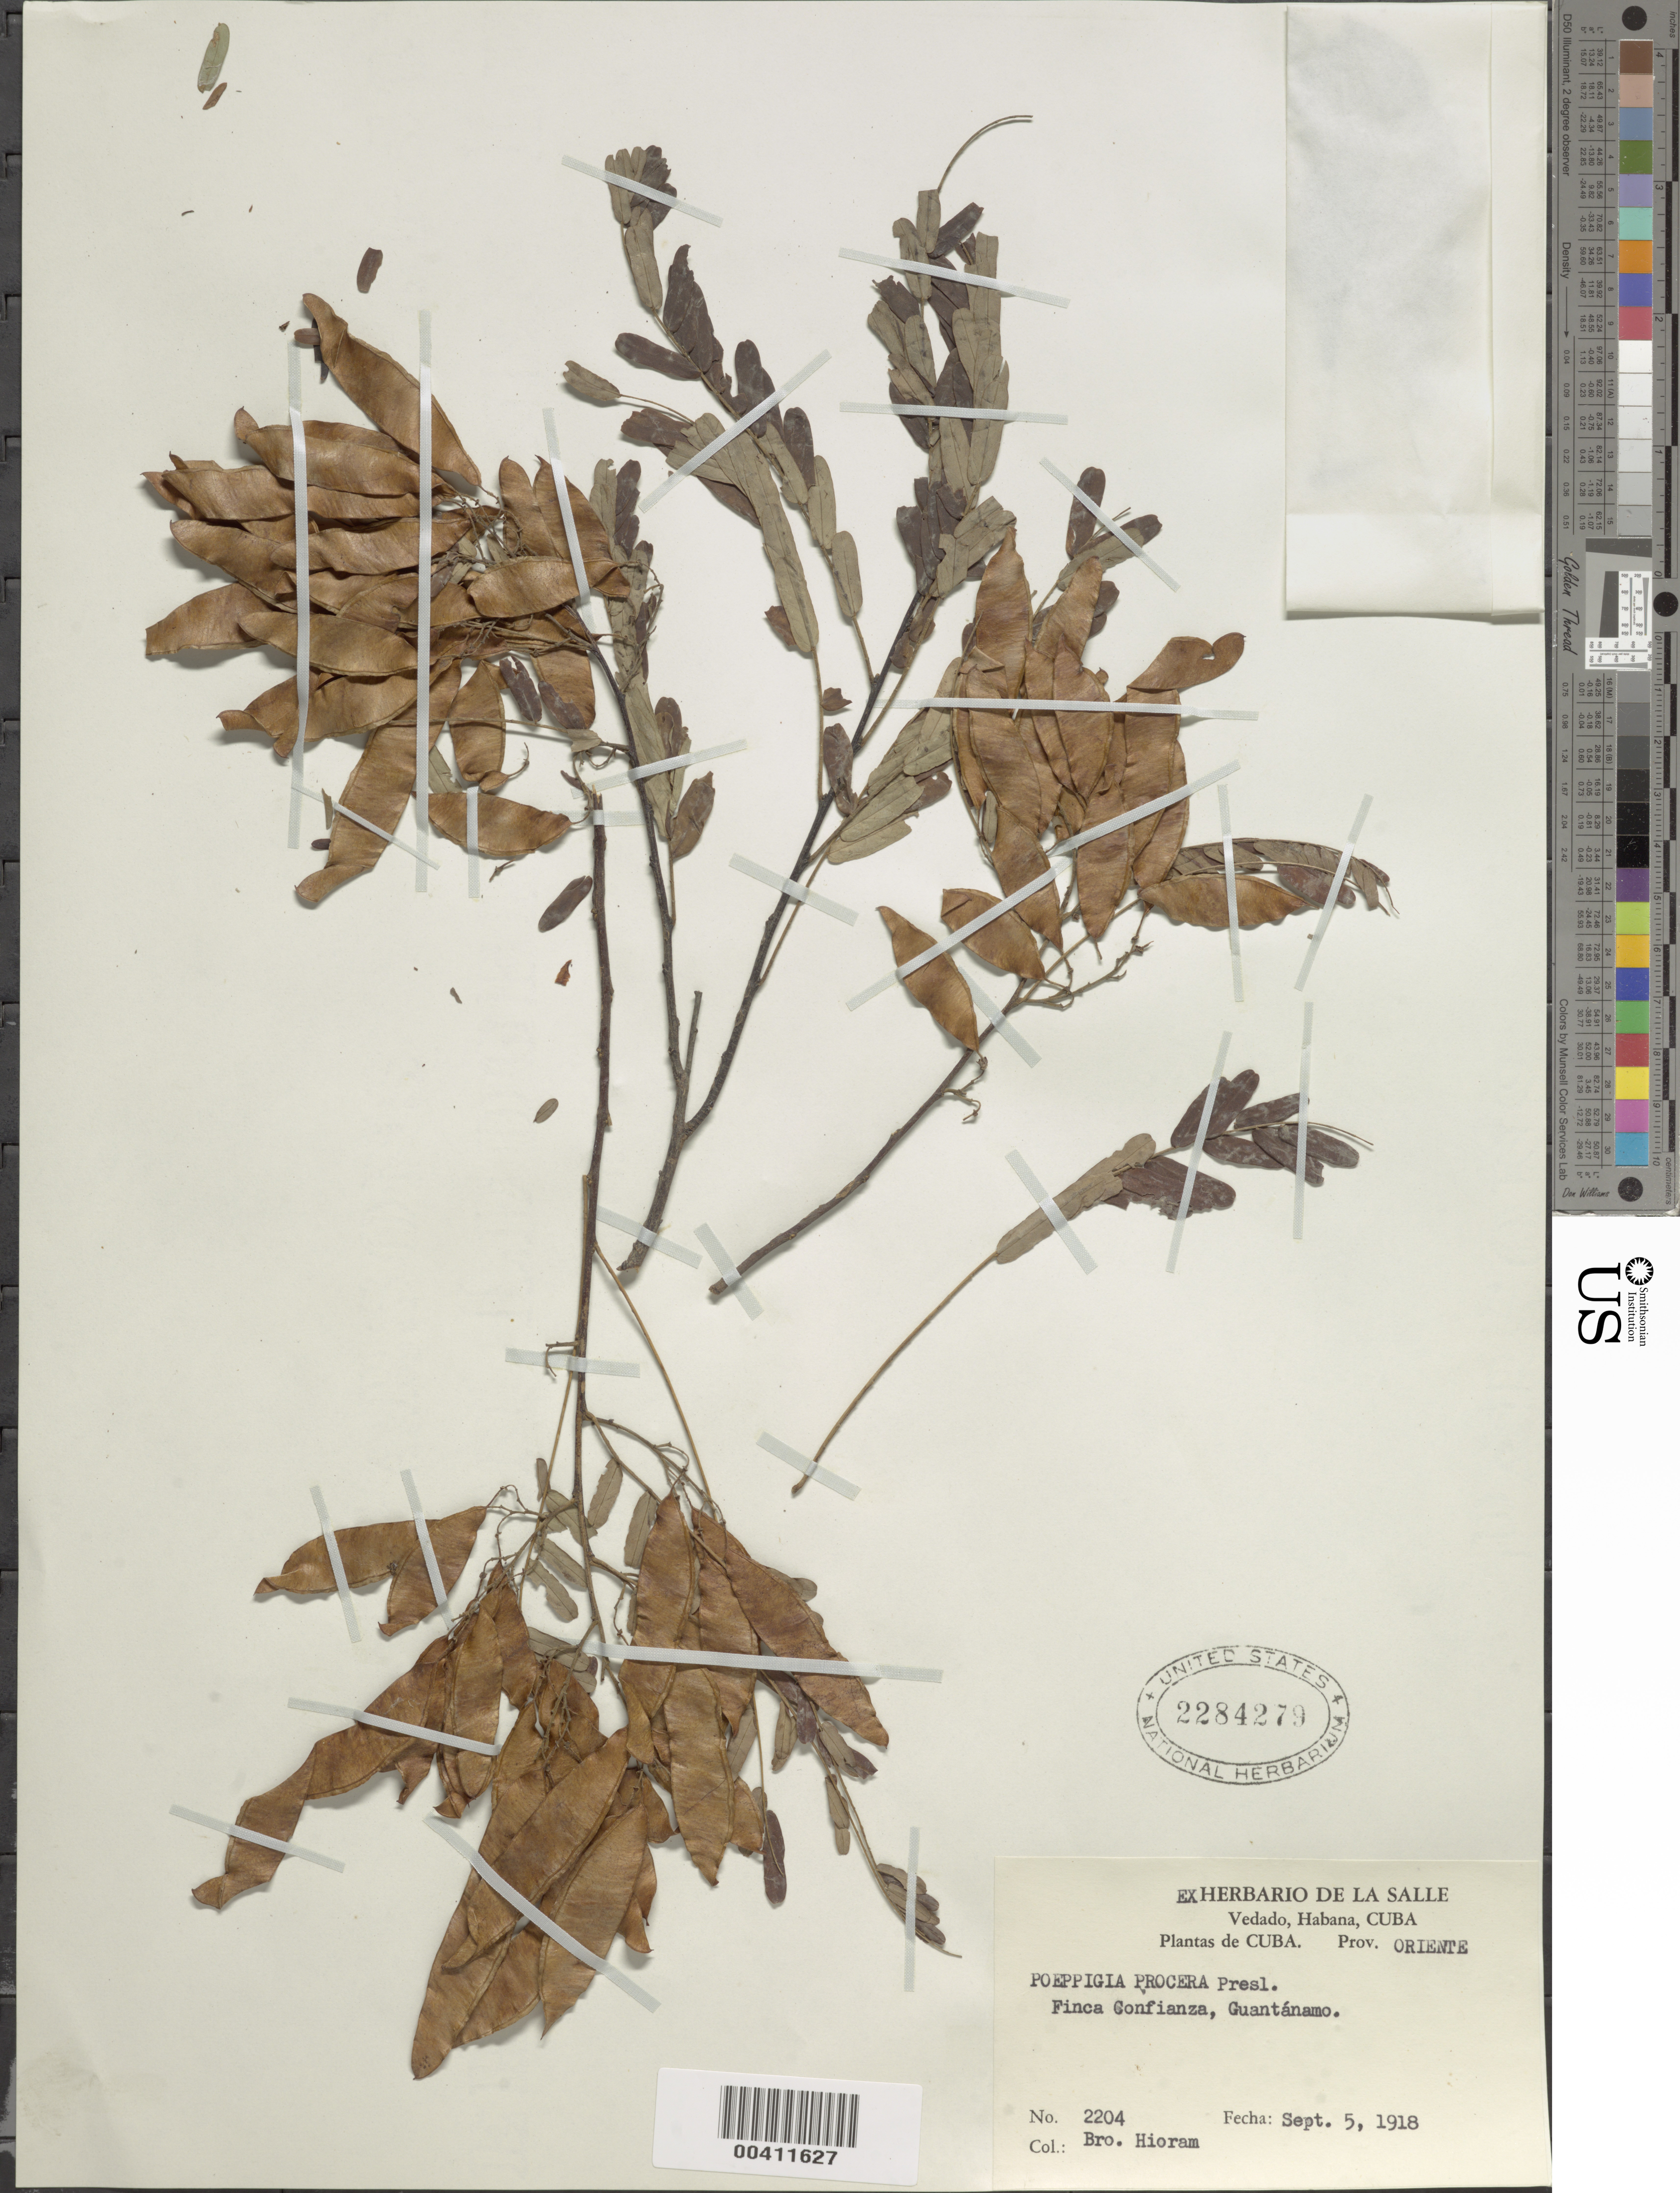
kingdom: Plantae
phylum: Tracheophyta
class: Magnoliopsida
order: Fabales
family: Fabaceae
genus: Poeppigia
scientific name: Poeppigia procera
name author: C. Presl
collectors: Bro. Hioram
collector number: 2204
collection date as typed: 05 Sep 1918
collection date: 1918-09-05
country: Cuba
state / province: Oriente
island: Greater Antilles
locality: Finca confianza, guantanamo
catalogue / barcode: US 2284279